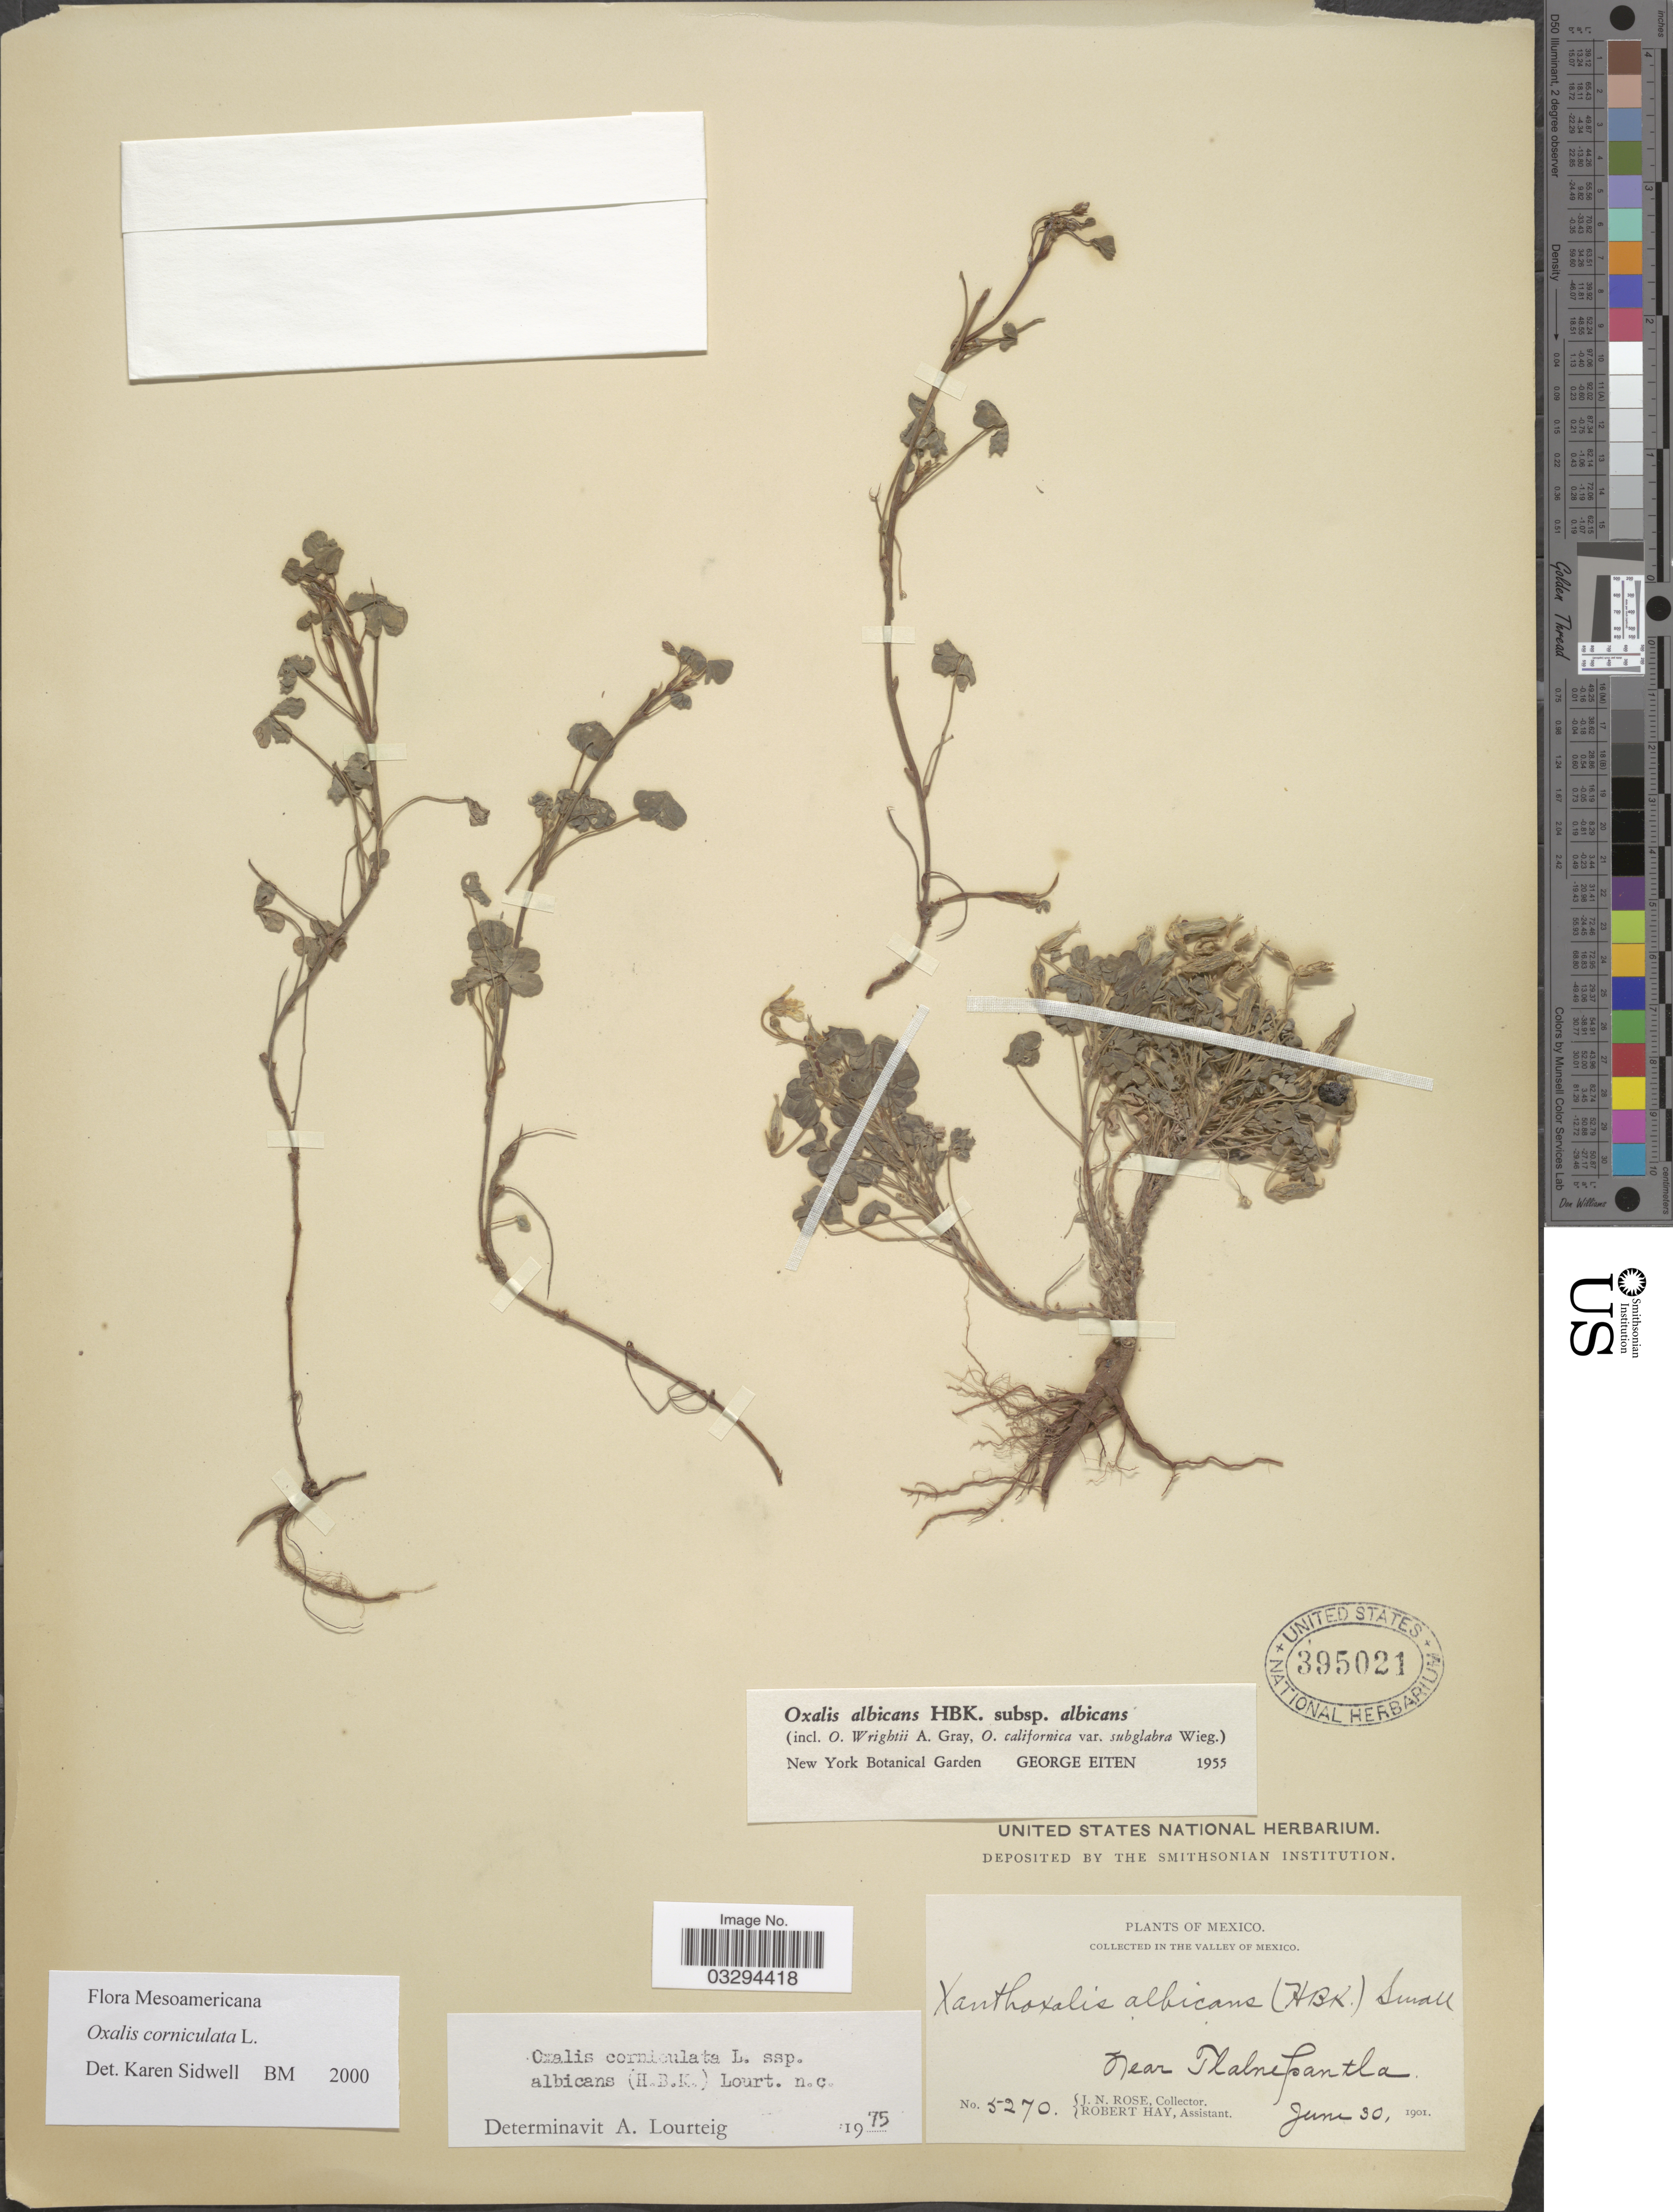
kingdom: Plantae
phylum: Tracheophyta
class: Magnoliopsida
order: Oxalidales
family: Oxalidaceae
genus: Oxalis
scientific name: Oxalis corniculata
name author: L.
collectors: J. N. Rose & R. Hay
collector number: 5270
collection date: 1901-06-30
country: Mexico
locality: In the Valley of Mexico. Near Tlalnepantla.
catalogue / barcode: US 395021